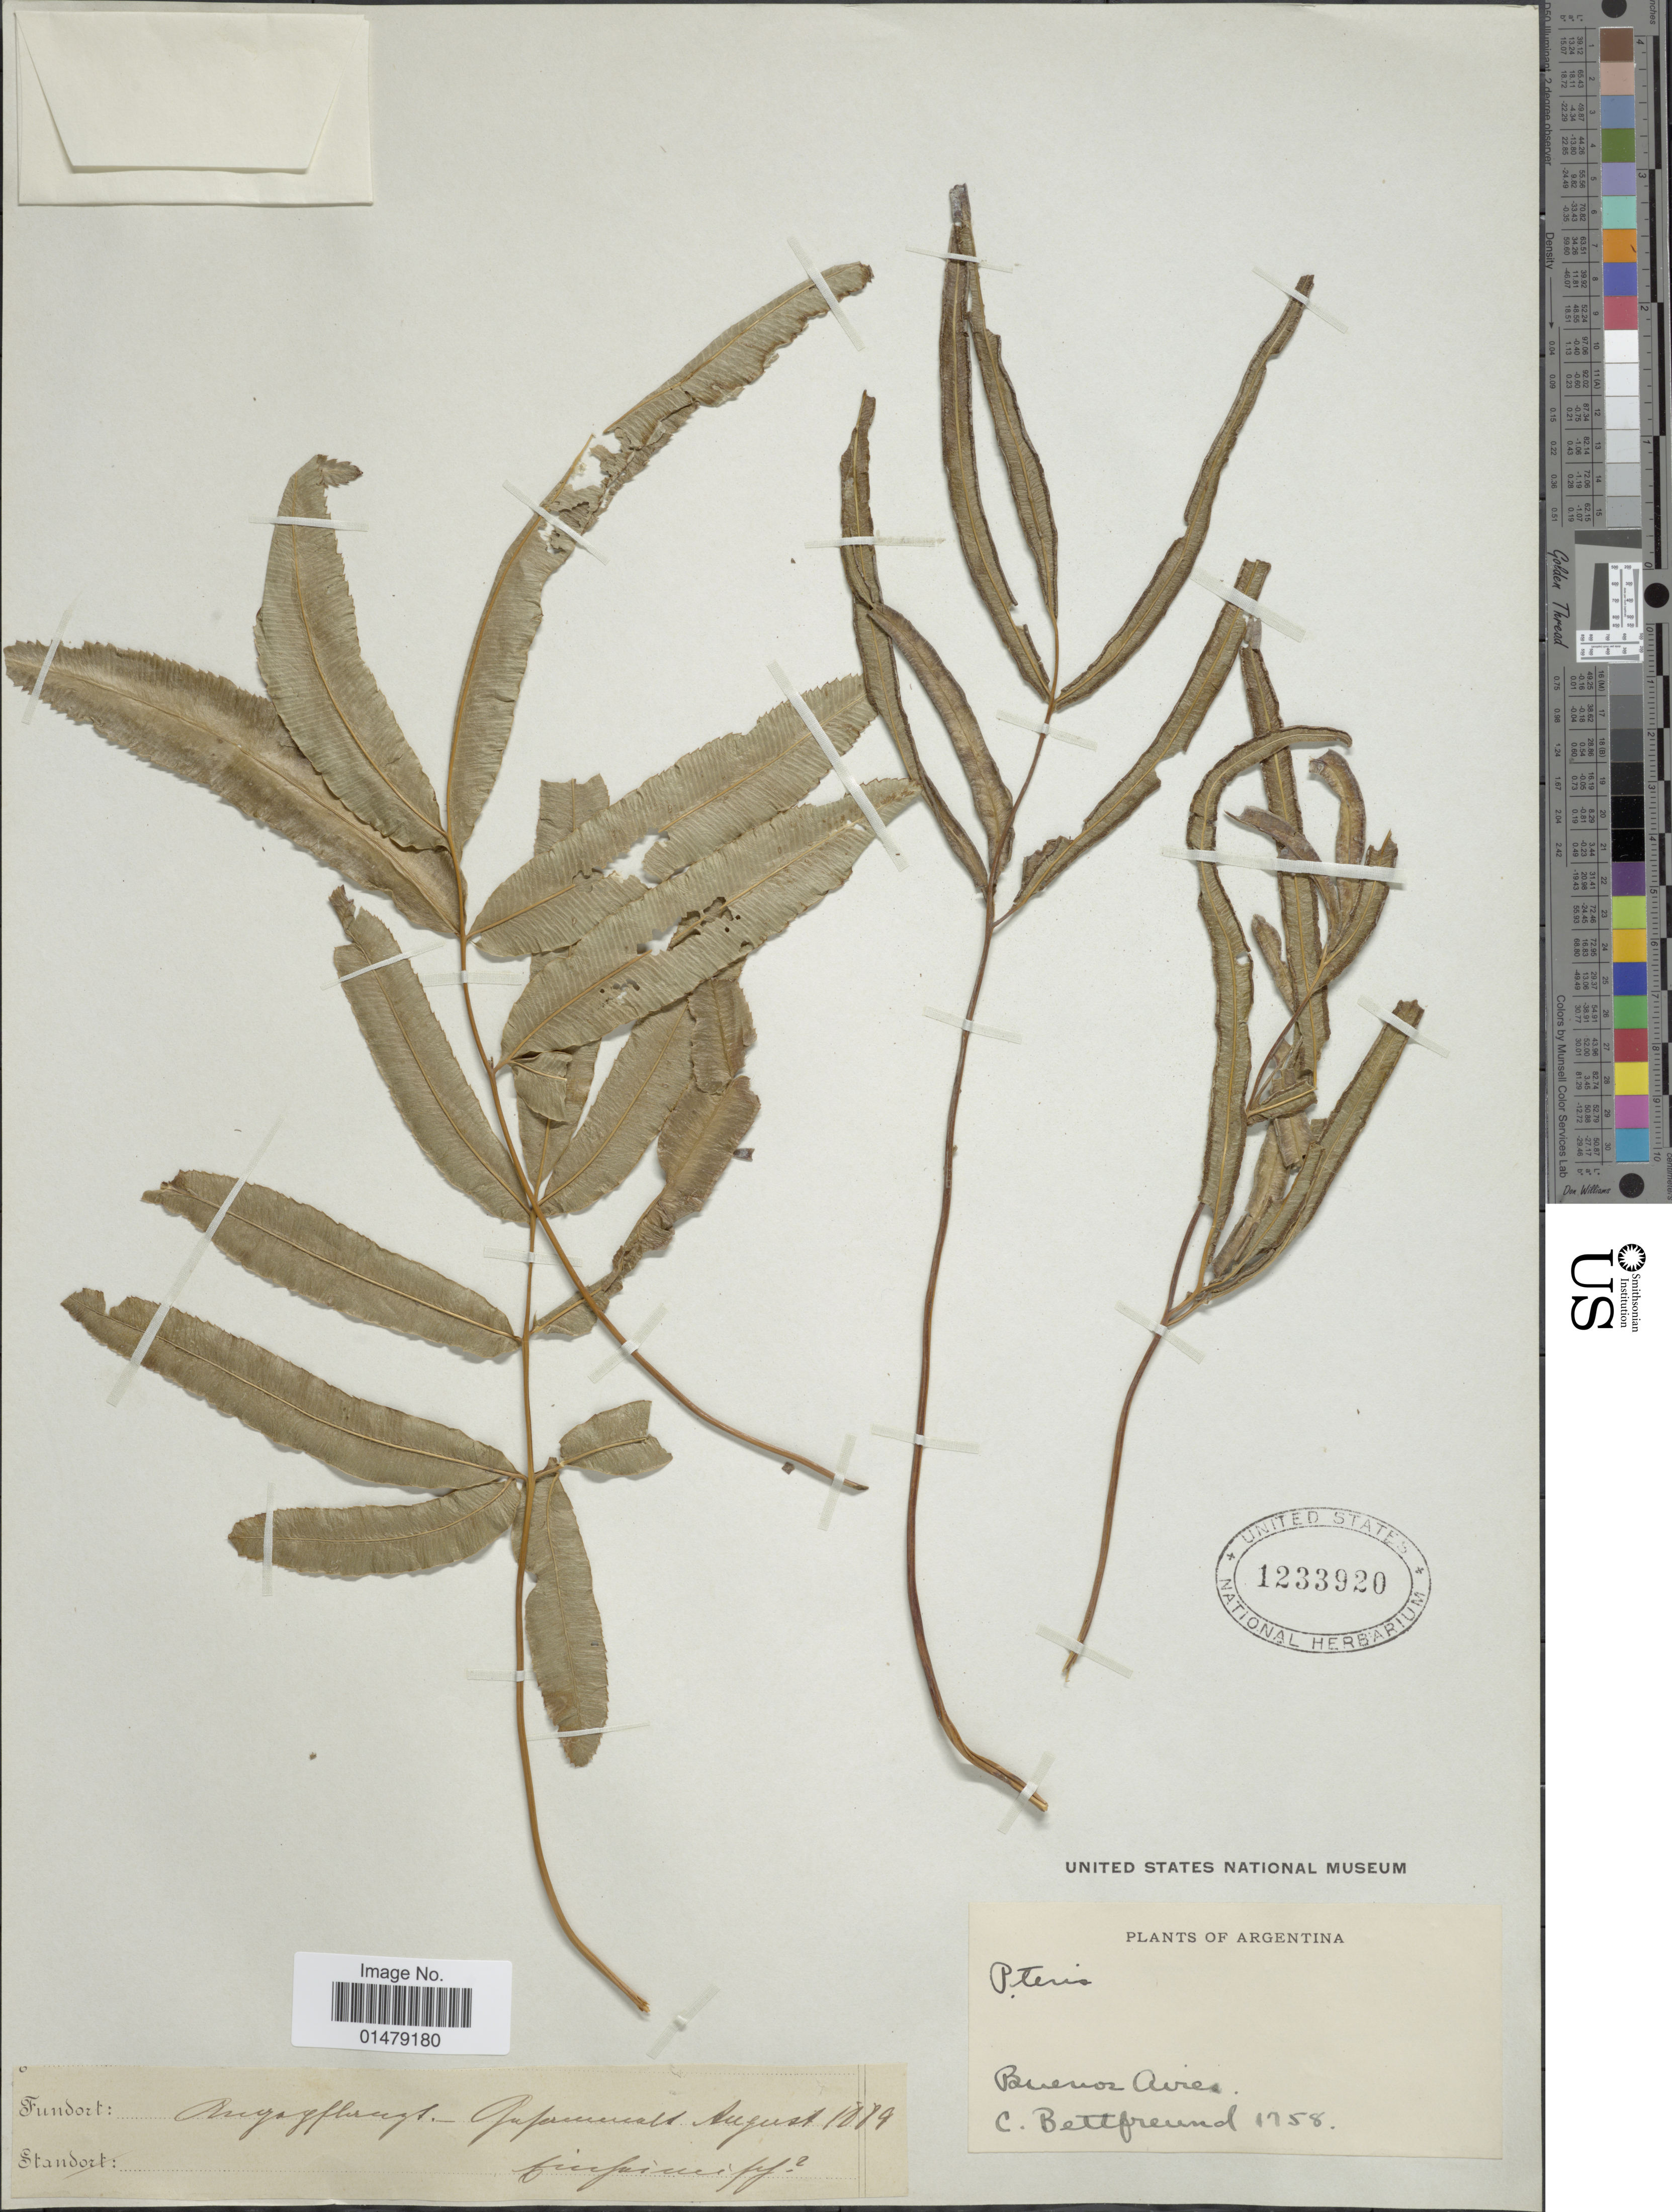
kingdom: Plantae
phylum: Tracheophyta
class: Polypodiopsida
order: Polypodiales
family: Pteridaceae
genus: Pteris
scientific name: Pteris cretica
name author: L.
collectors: C. Bettfreund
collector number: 1758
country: Argentina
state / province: Buenos Aires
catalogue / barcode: US 1233920